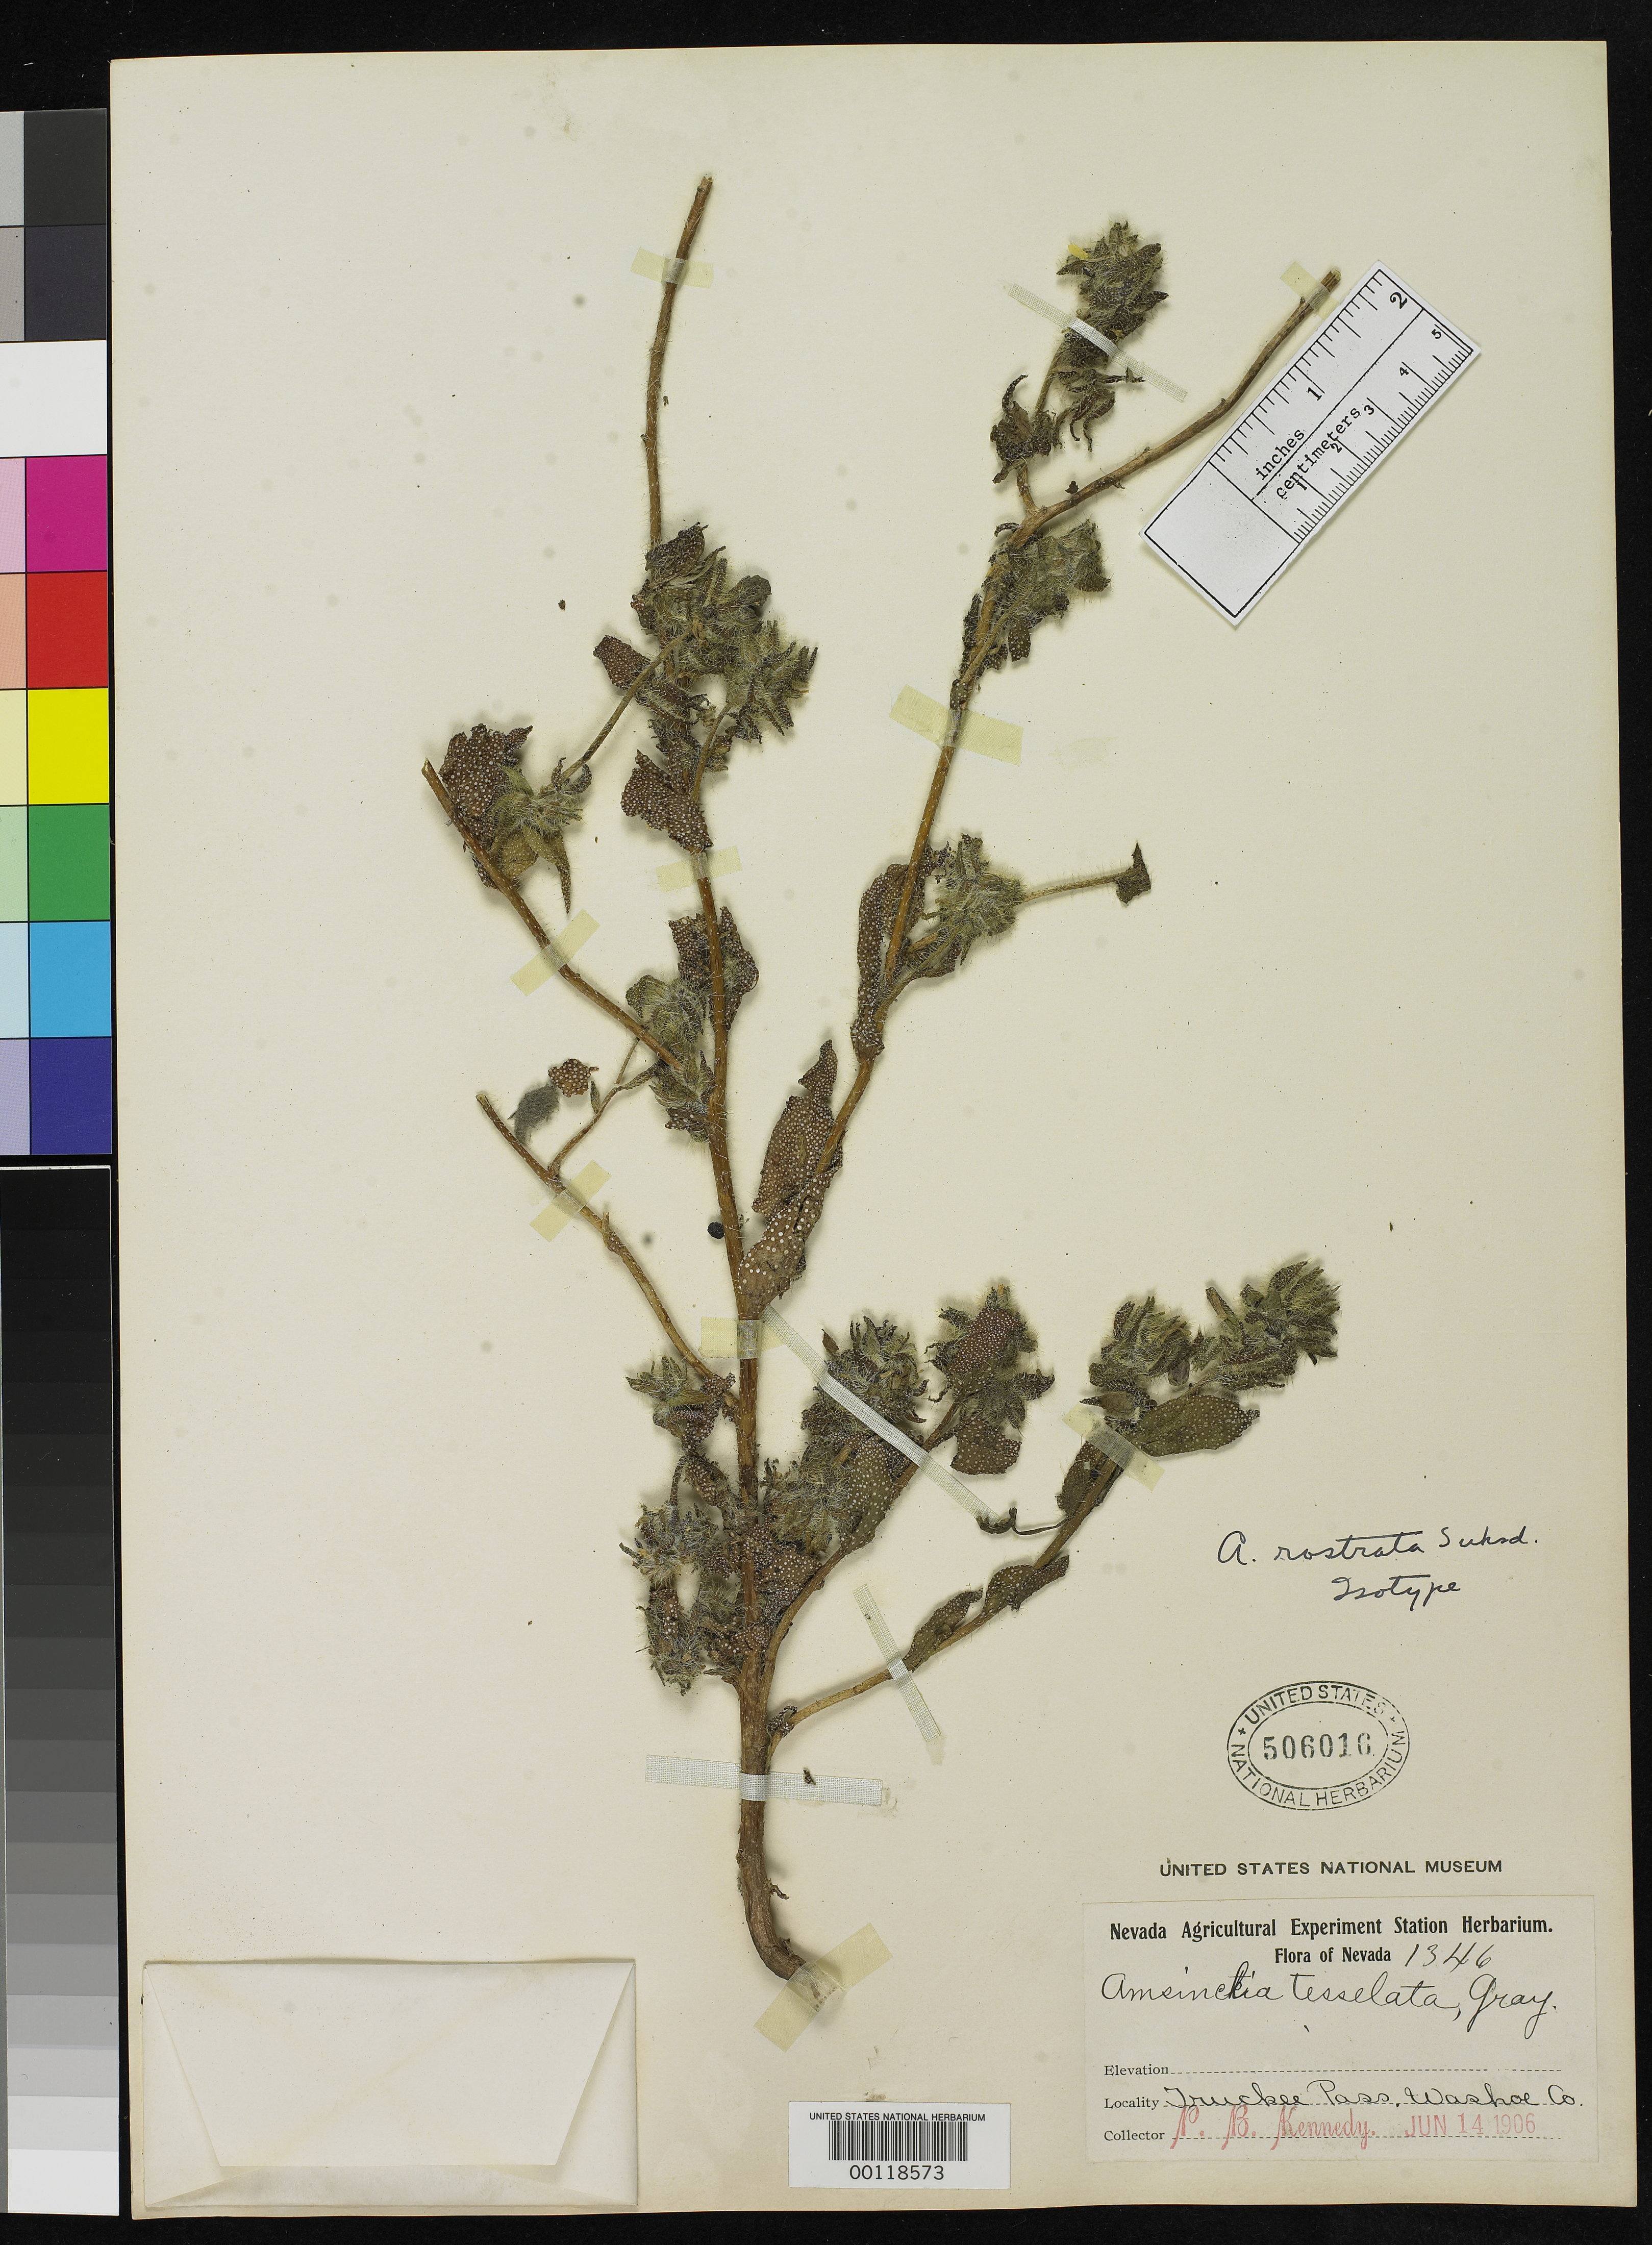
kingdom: Plantae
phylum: Tracheophyta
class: Magnoliopsida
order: Boraginales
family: Boraginaceae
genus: Amsinckia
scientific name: Amsinckia rostrata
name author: Suksd.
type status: Syntype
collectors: P. B. Kennedy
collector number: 1346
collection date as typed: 14 Jun 1906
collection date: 1906-06-14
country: United States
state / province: Nevada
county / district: Washoe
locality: Truckee Pass.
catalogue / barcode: US 506016